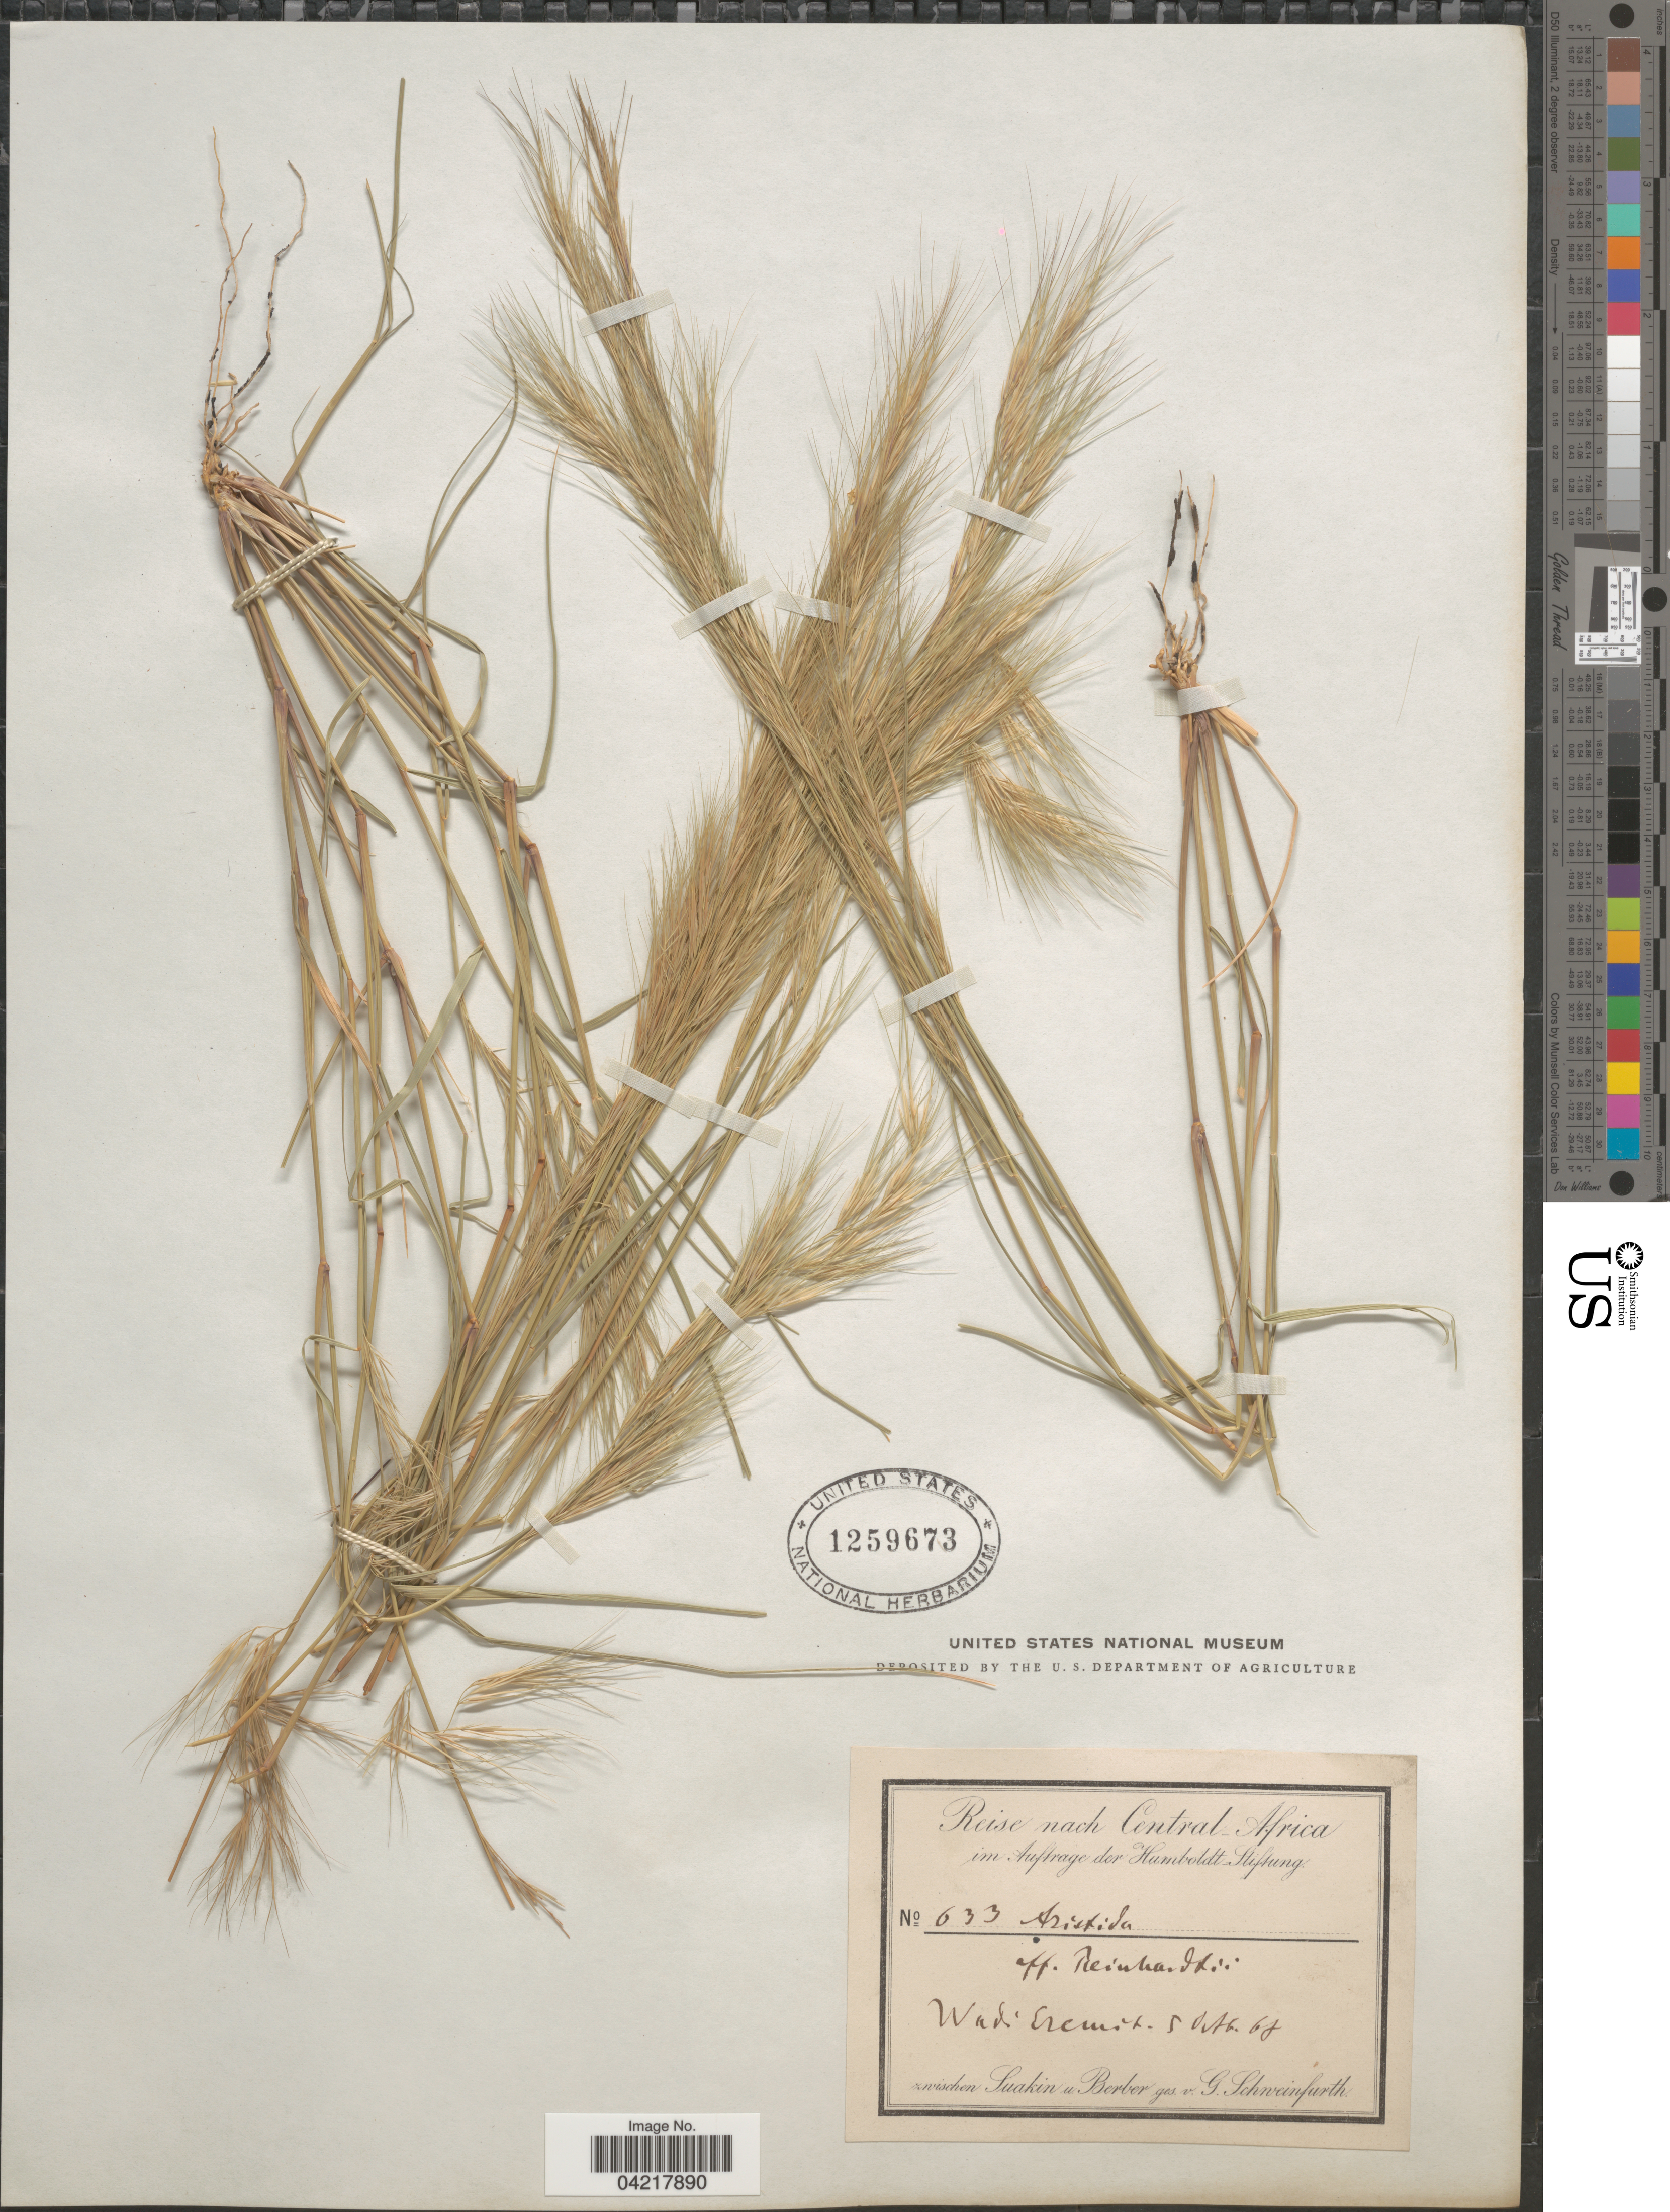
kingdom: Plantae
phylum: Tracheophyta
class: Liliopsida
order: Poales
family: Poaceae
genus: Aristida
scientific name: Aristida sp.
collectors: G. A. Schweinfurth (herbarium)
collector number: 633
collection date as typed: Transcribed d/m/y: 5/10/67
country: Sudan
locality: Reise nach Central-Africa im Auftrage der Humboldt-Stifung. Wadi Eremit. Zwischen Suakin u. Berber.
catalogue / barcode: US 1259673